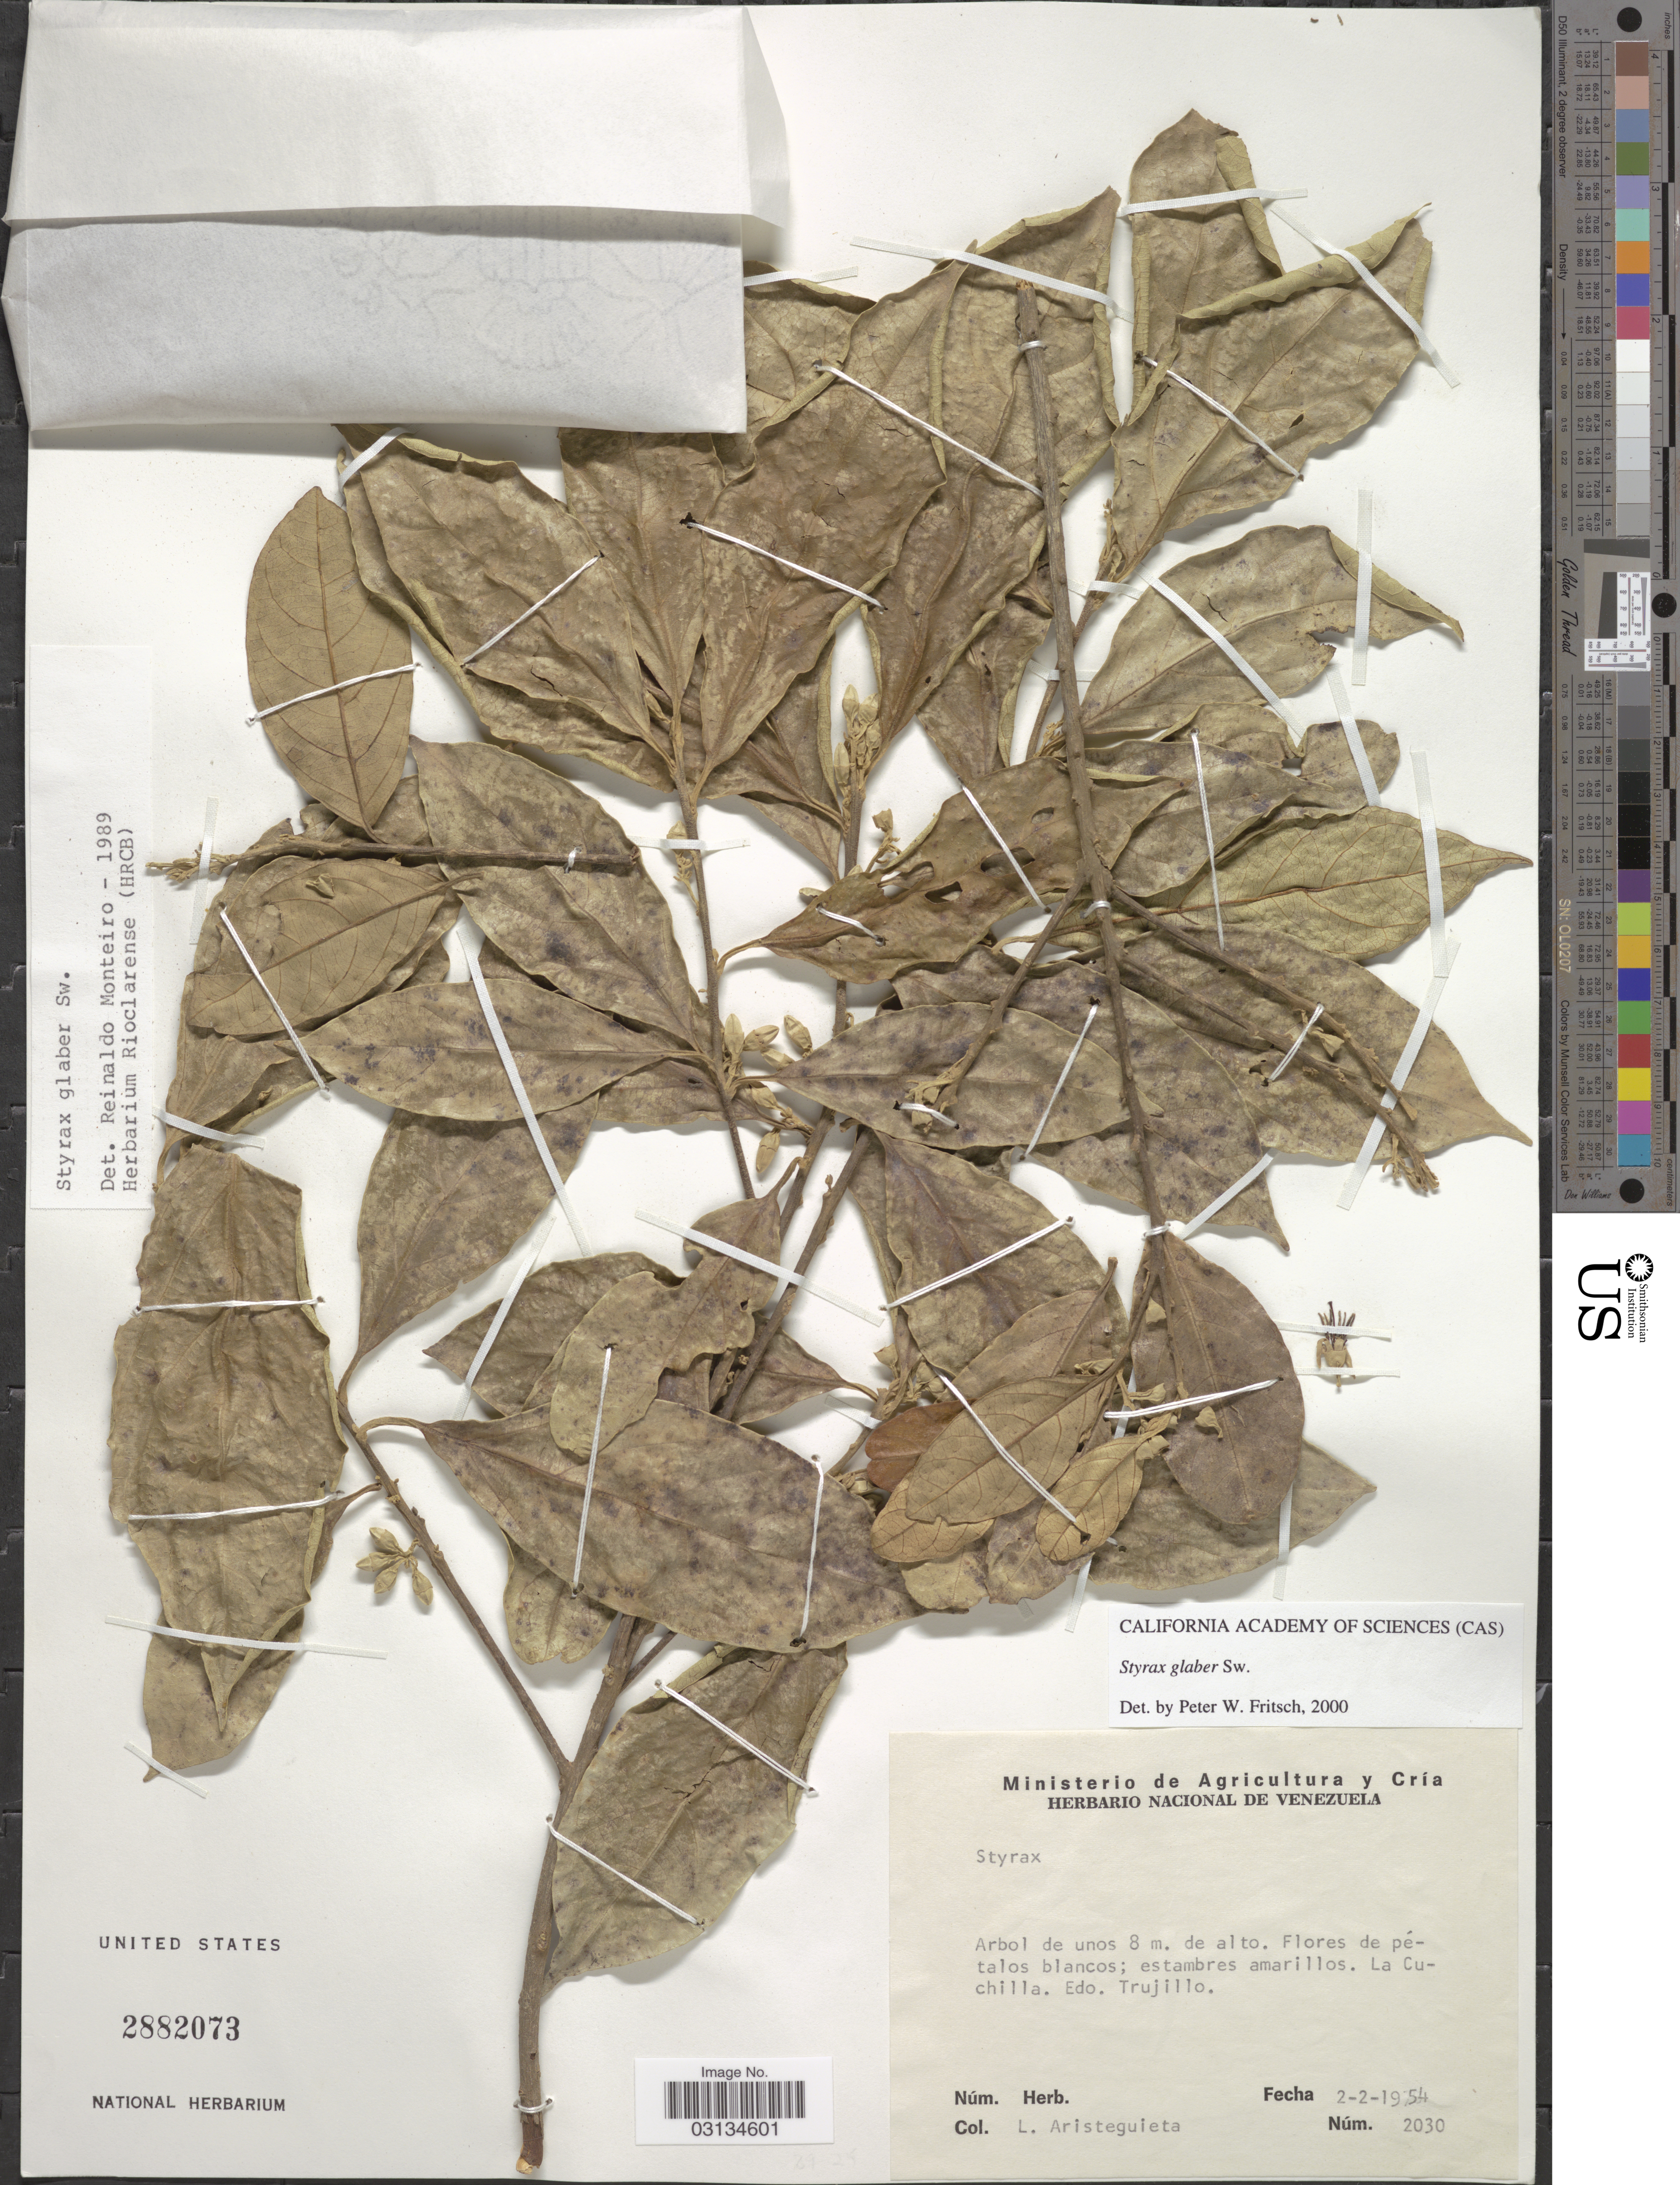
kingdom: Plantae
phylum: Tracheophyta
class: Magnoliopsida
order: Ericales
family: Styracaceae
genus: Styrax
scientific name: Styrax glaber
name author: Sw.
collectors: L. Aristeguieta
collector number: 2030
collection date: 1954-02-02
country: Venezuela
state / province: Trujillo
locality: La Curchilla. Edo. Trujillo.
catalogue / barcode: US 2882073